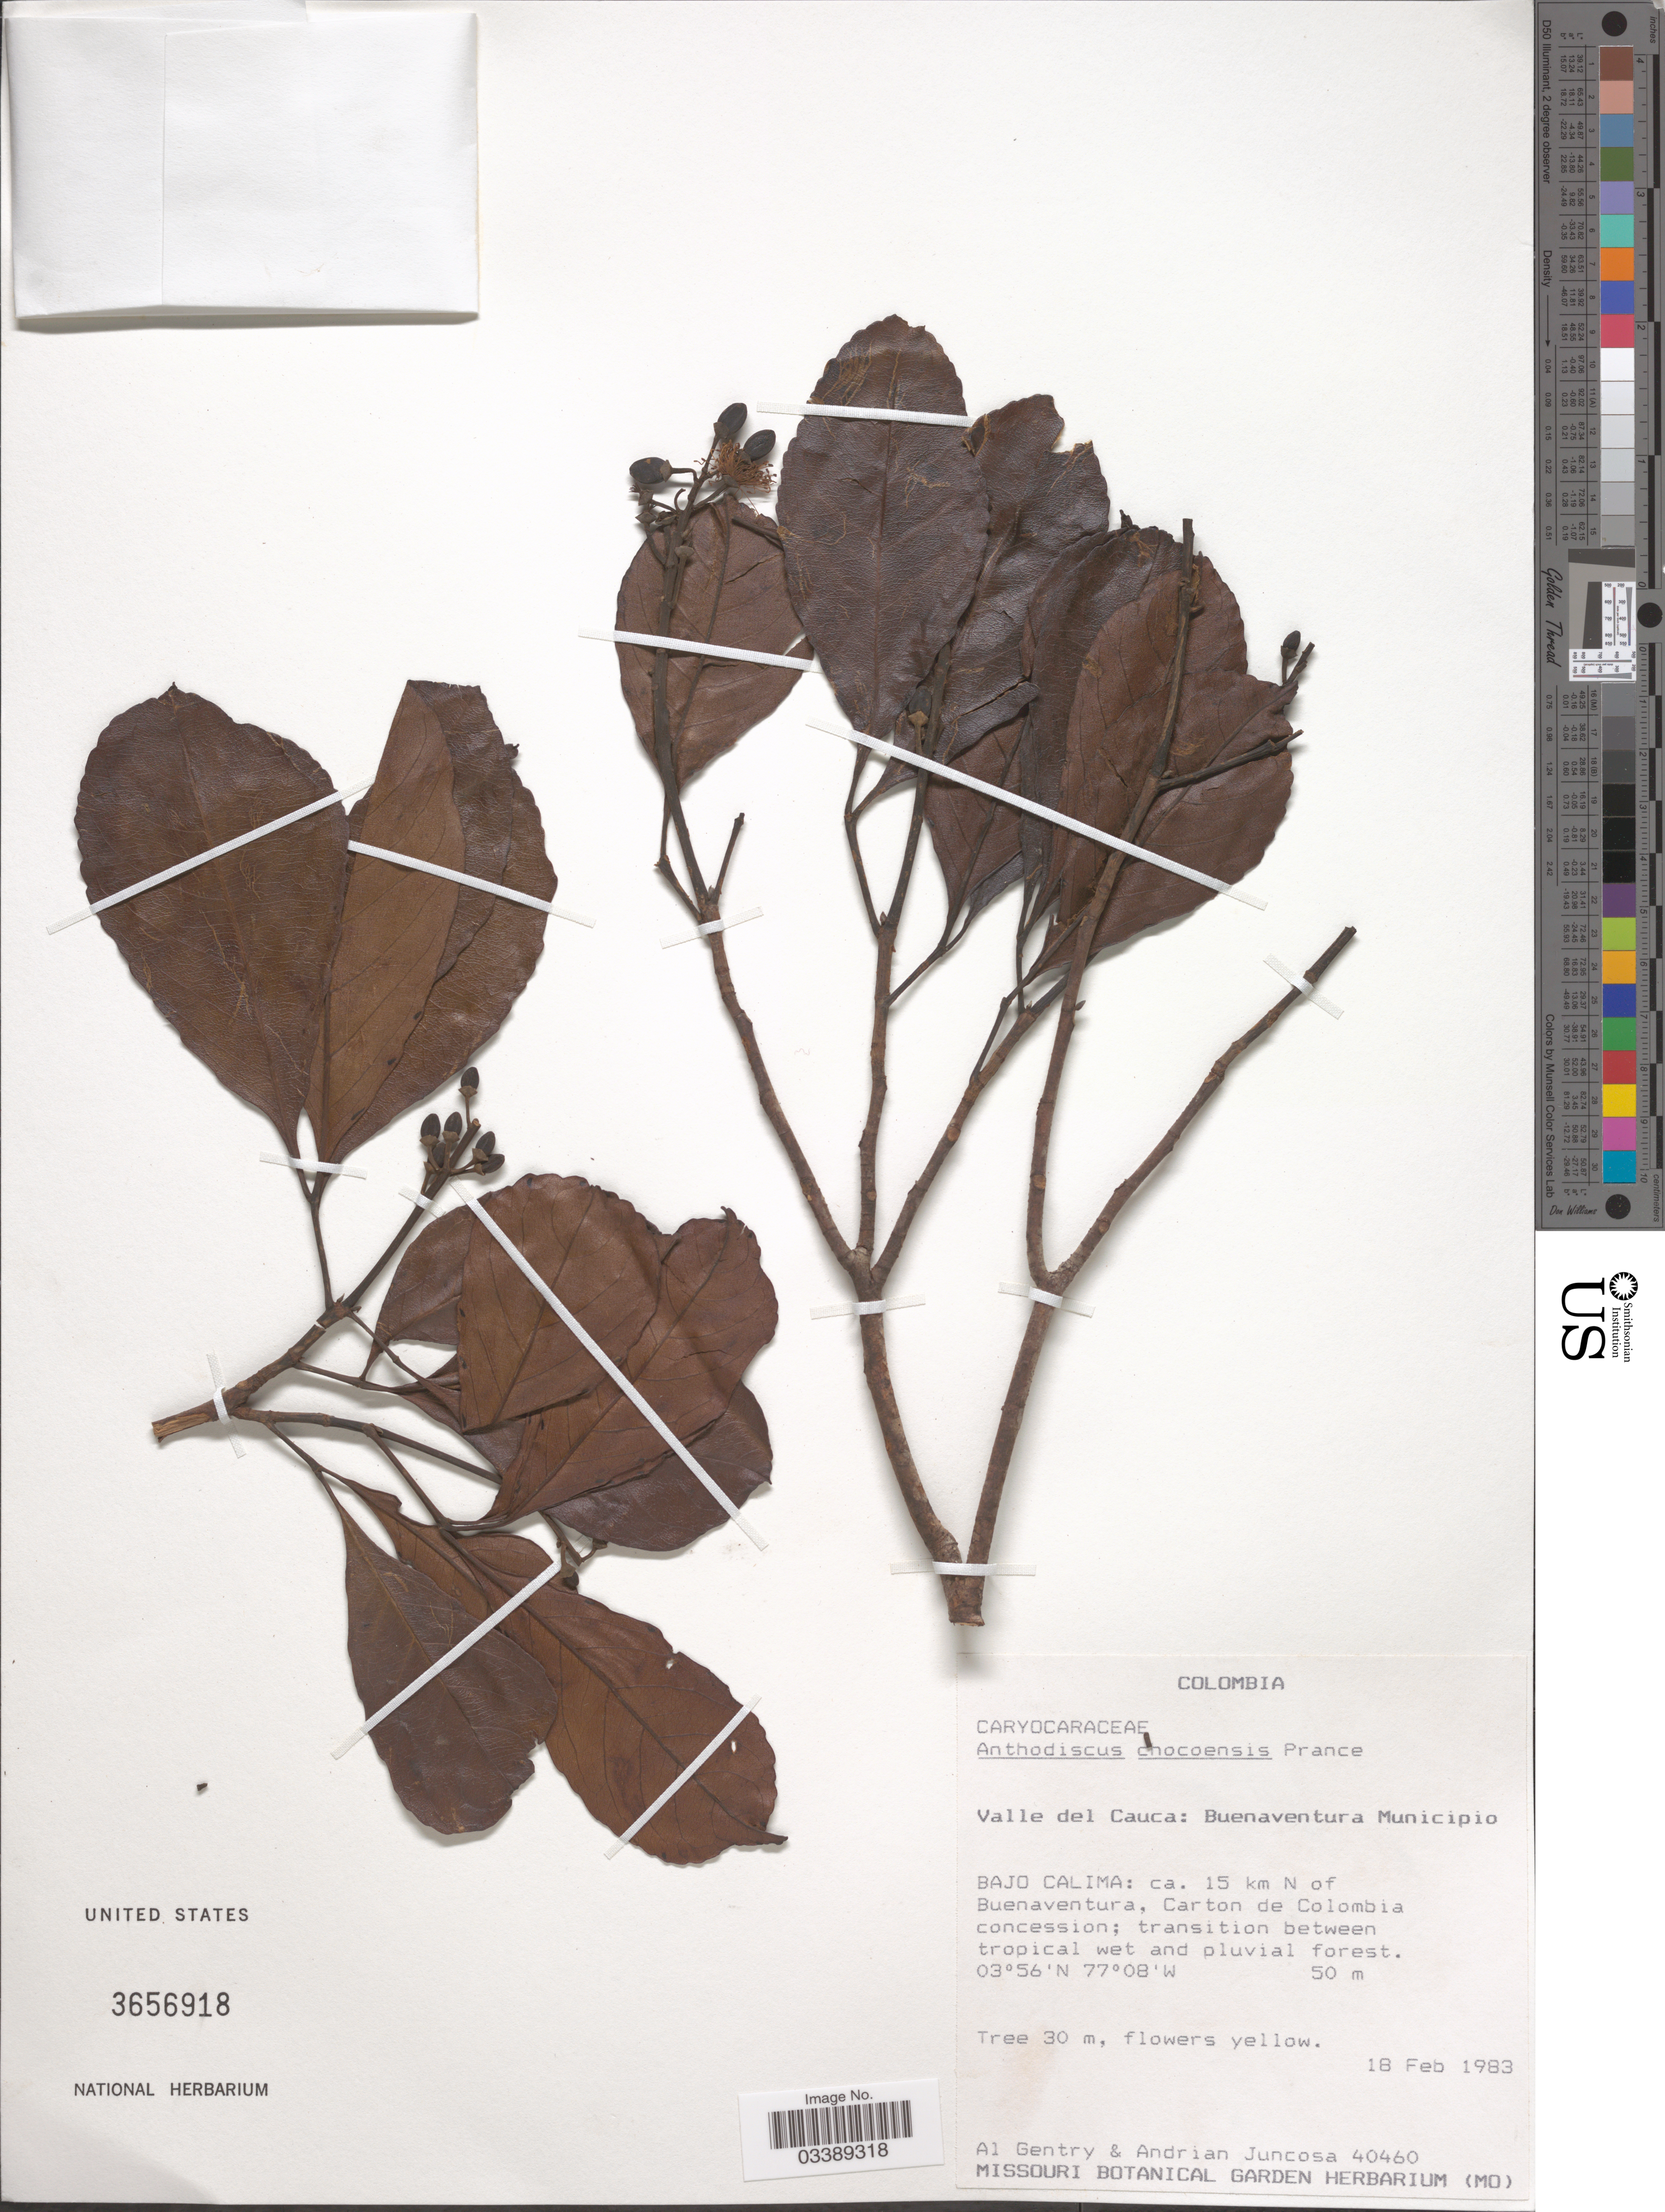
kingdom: Plantae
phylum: Tracheophyta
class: Magnoliopsida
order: Malpighiales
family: Caryocaraceae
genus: Anthodiscus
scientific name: Anthodiscus chocoensis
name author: Prance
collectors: A. H. Gentry & A. Juncosa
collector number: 40460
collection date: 1983-02-18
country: Colombia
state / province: Valle del Cauca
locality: Buenaventura Municipio. Bajo Calima: ca. 15 km N of Buenaventura, Carton de Colombia concession.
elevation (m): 50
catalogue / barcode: US 3656918